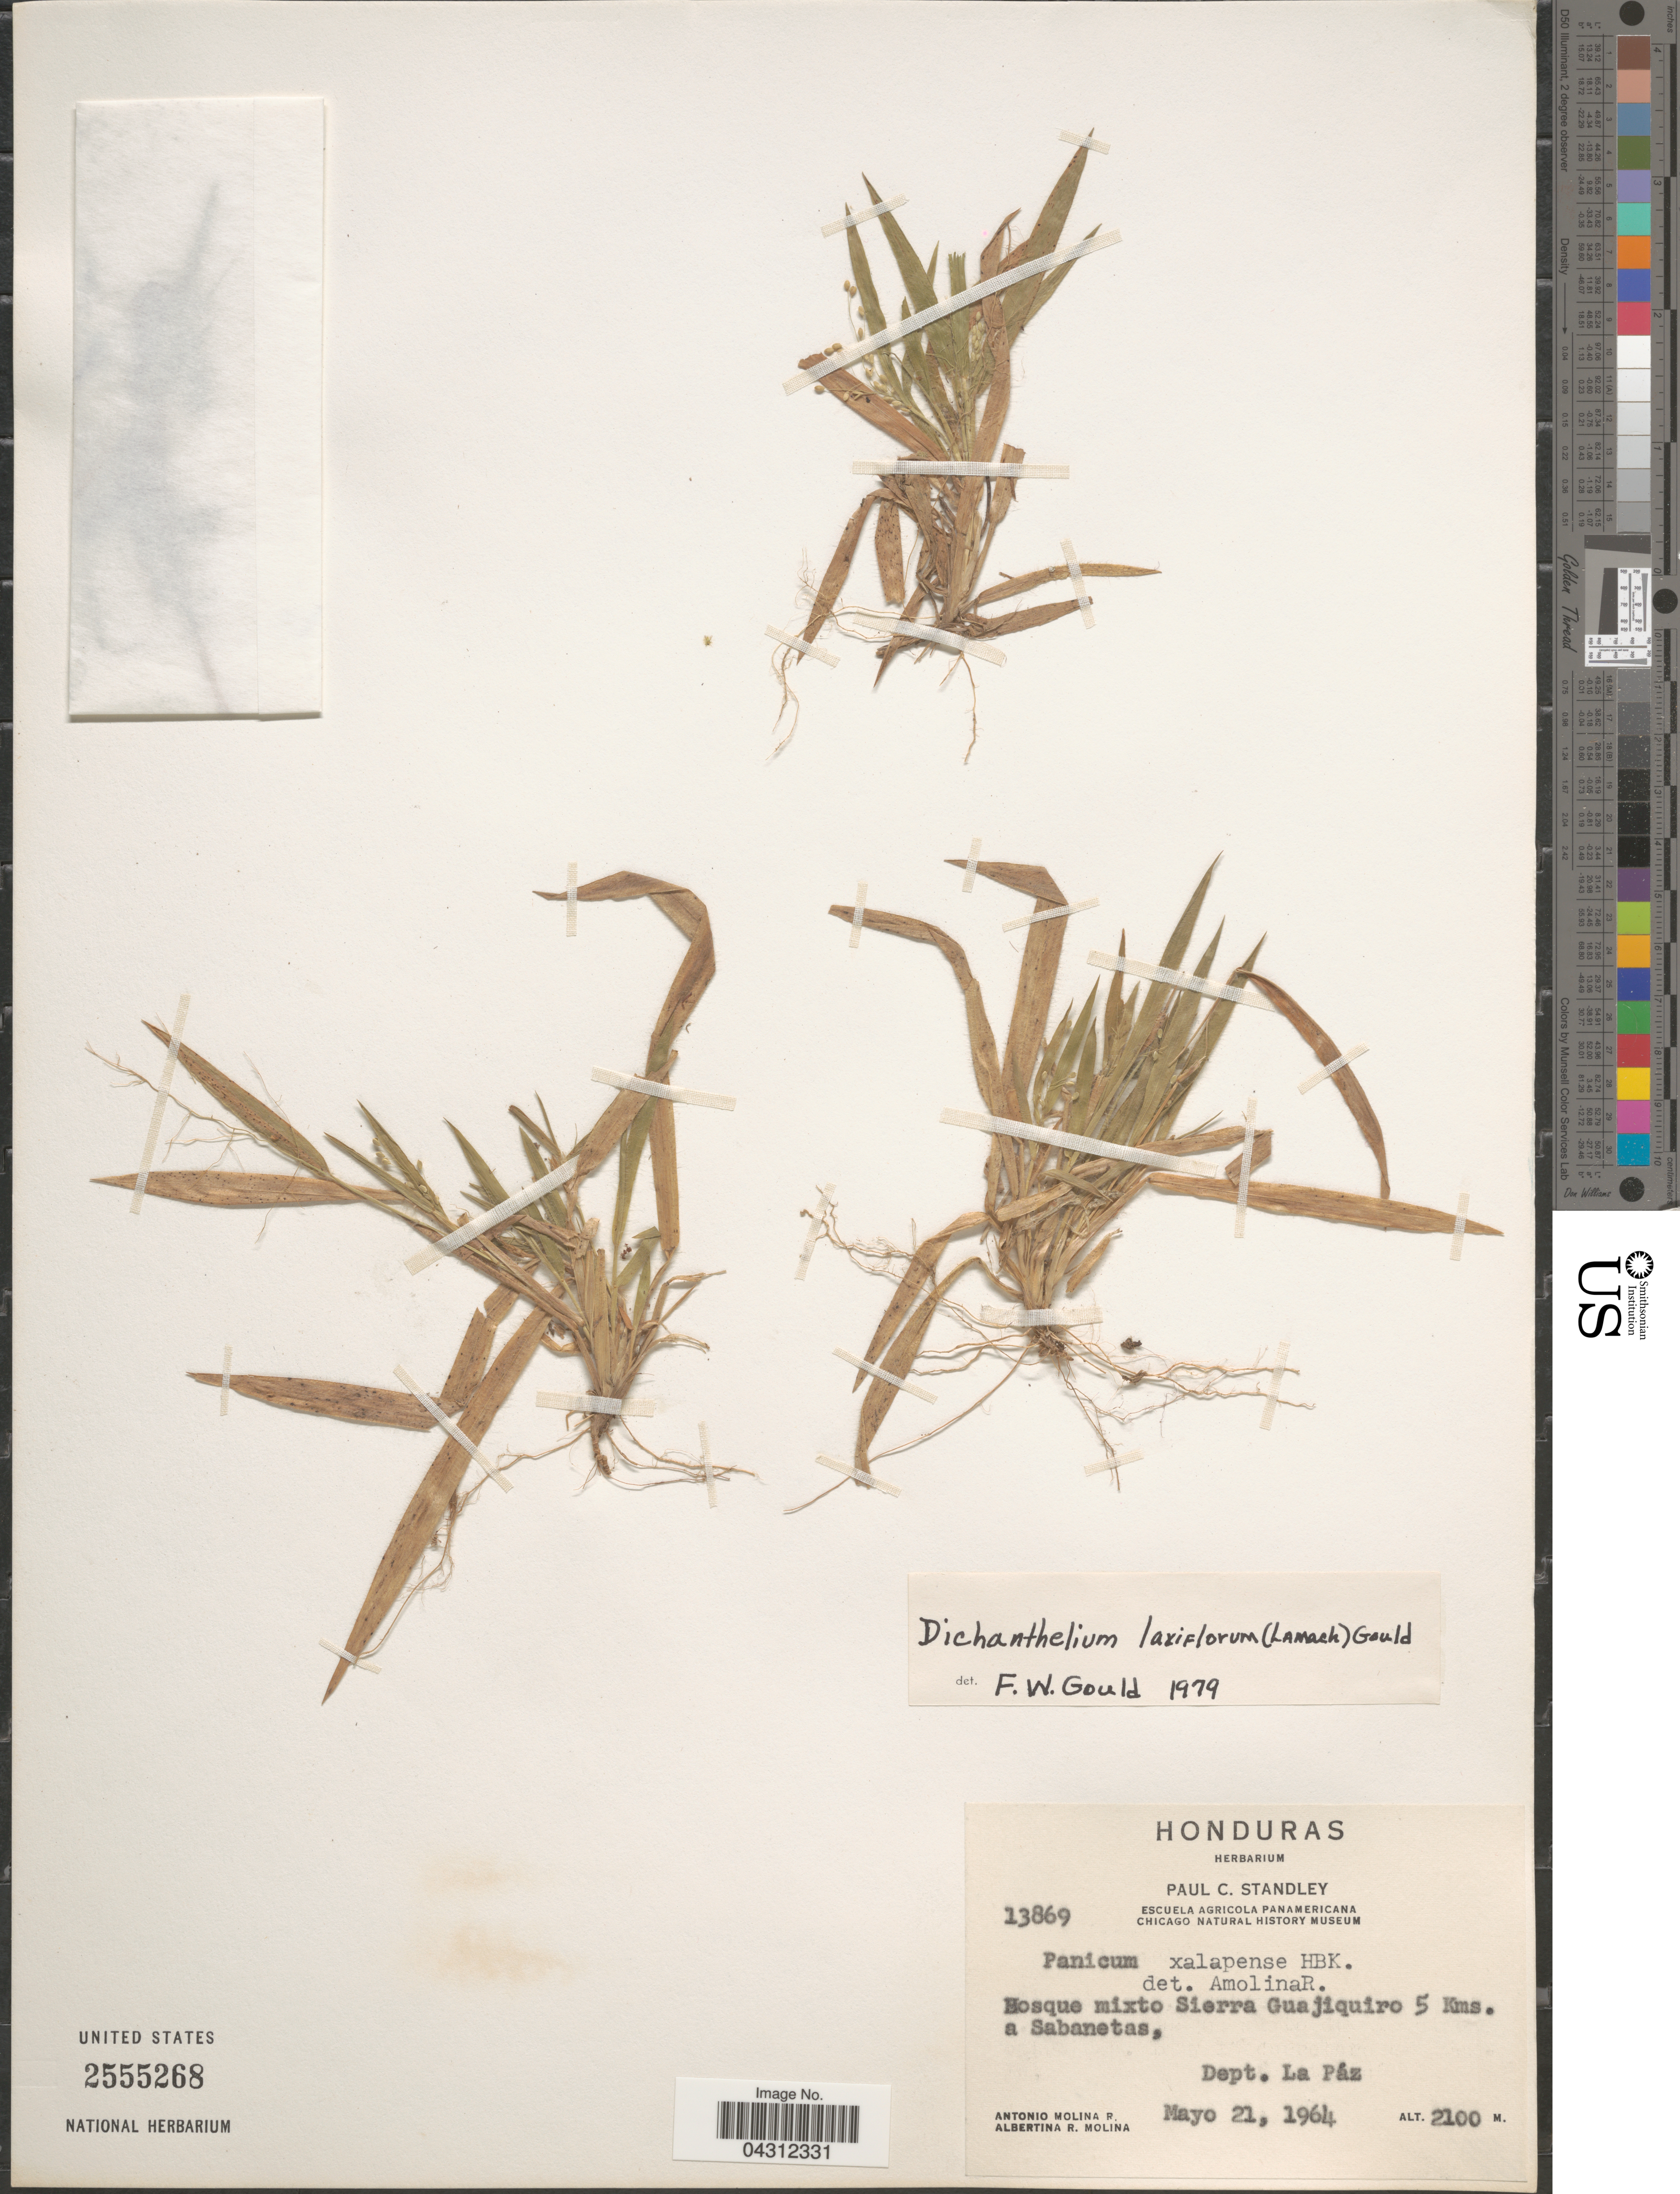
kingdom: Plantae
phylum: Tracheophyta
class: Liliopsida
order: Poales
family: Poaceae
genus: Dichanthelium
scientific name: Dichanthelium laxiflorum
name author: (Lam.) Gould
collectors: A. Molina R. & A. R. Molina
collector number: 13869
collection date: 1964-05-21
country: Honduras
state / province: La Paz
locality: Bosque mixto Sierra Guajiquiro 5 Kms. a Sabanetas, Dept. La Páz.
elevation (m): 2100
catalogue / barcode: US 2555268